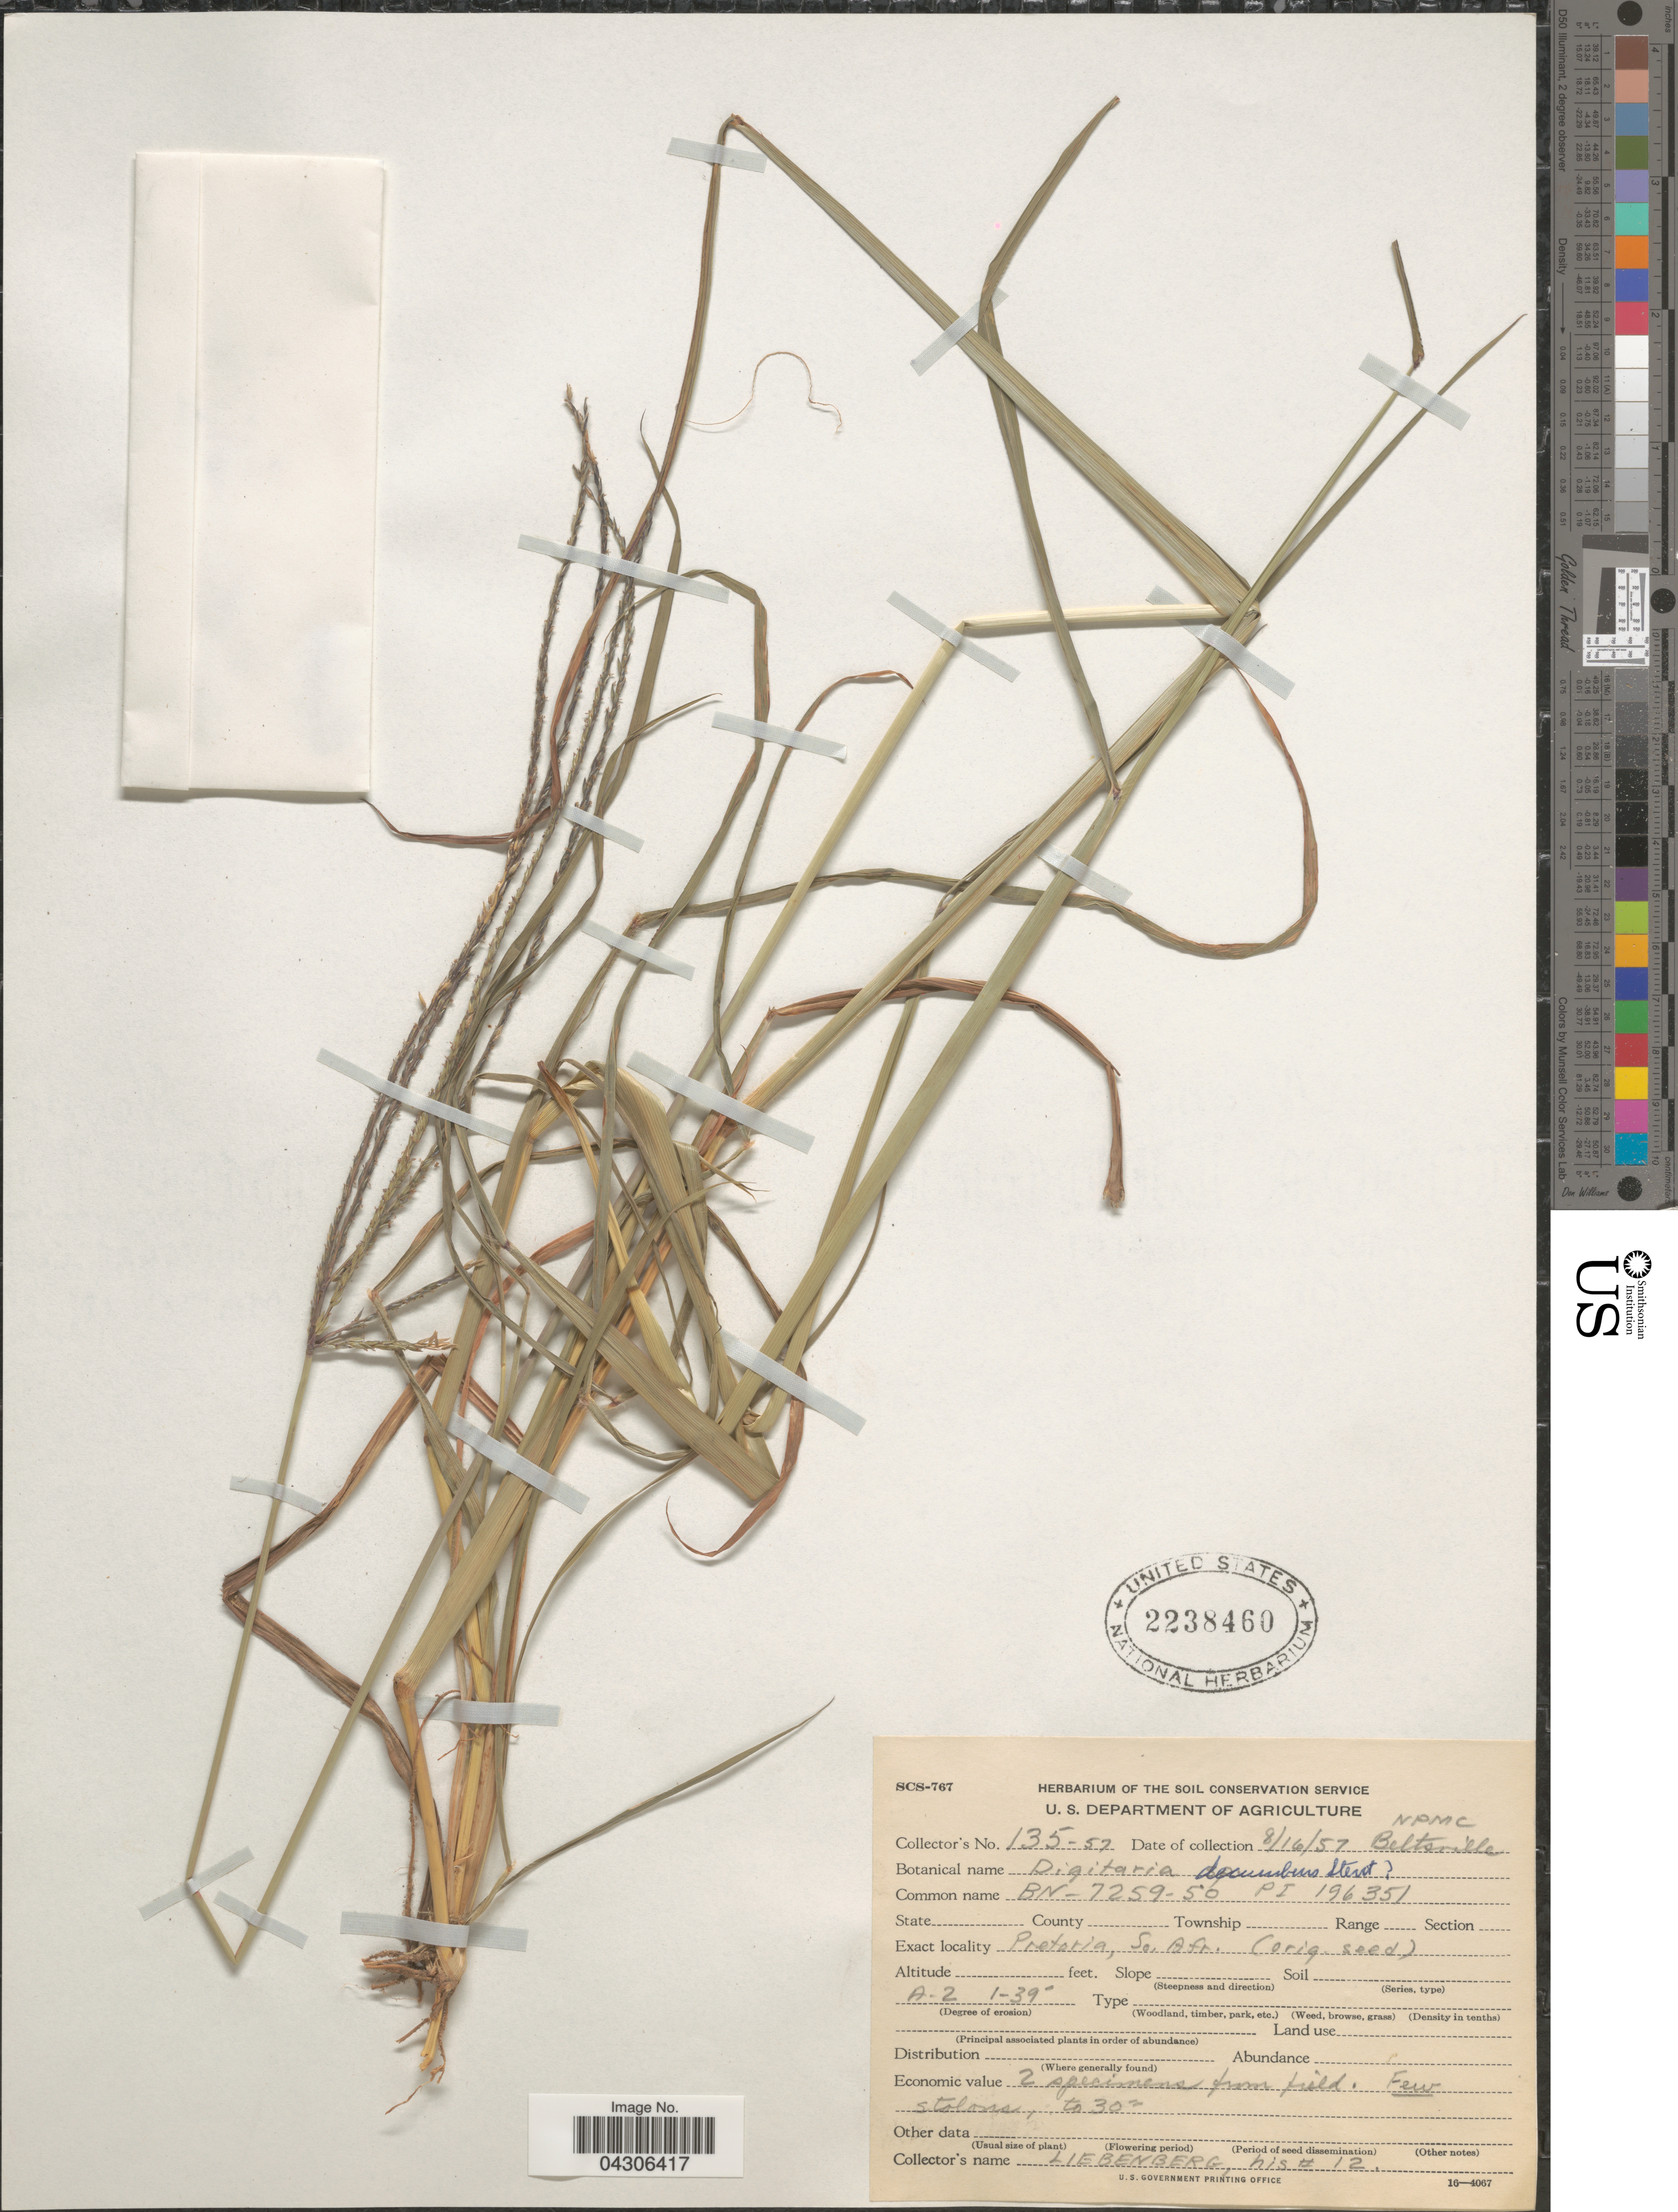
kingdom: Plantae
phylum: Tracheophyta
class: Liliopsida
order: Poales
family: Poaceae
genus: Digitaria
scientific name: Digitaria decumbens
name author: Stent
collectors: -. Liebenberg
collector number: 12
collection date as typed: Transcribed d/m/y: 16/8/57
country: United States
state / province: Maryland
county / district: Prince George's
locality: NPMC Beltsville.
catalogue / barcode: US 2238460